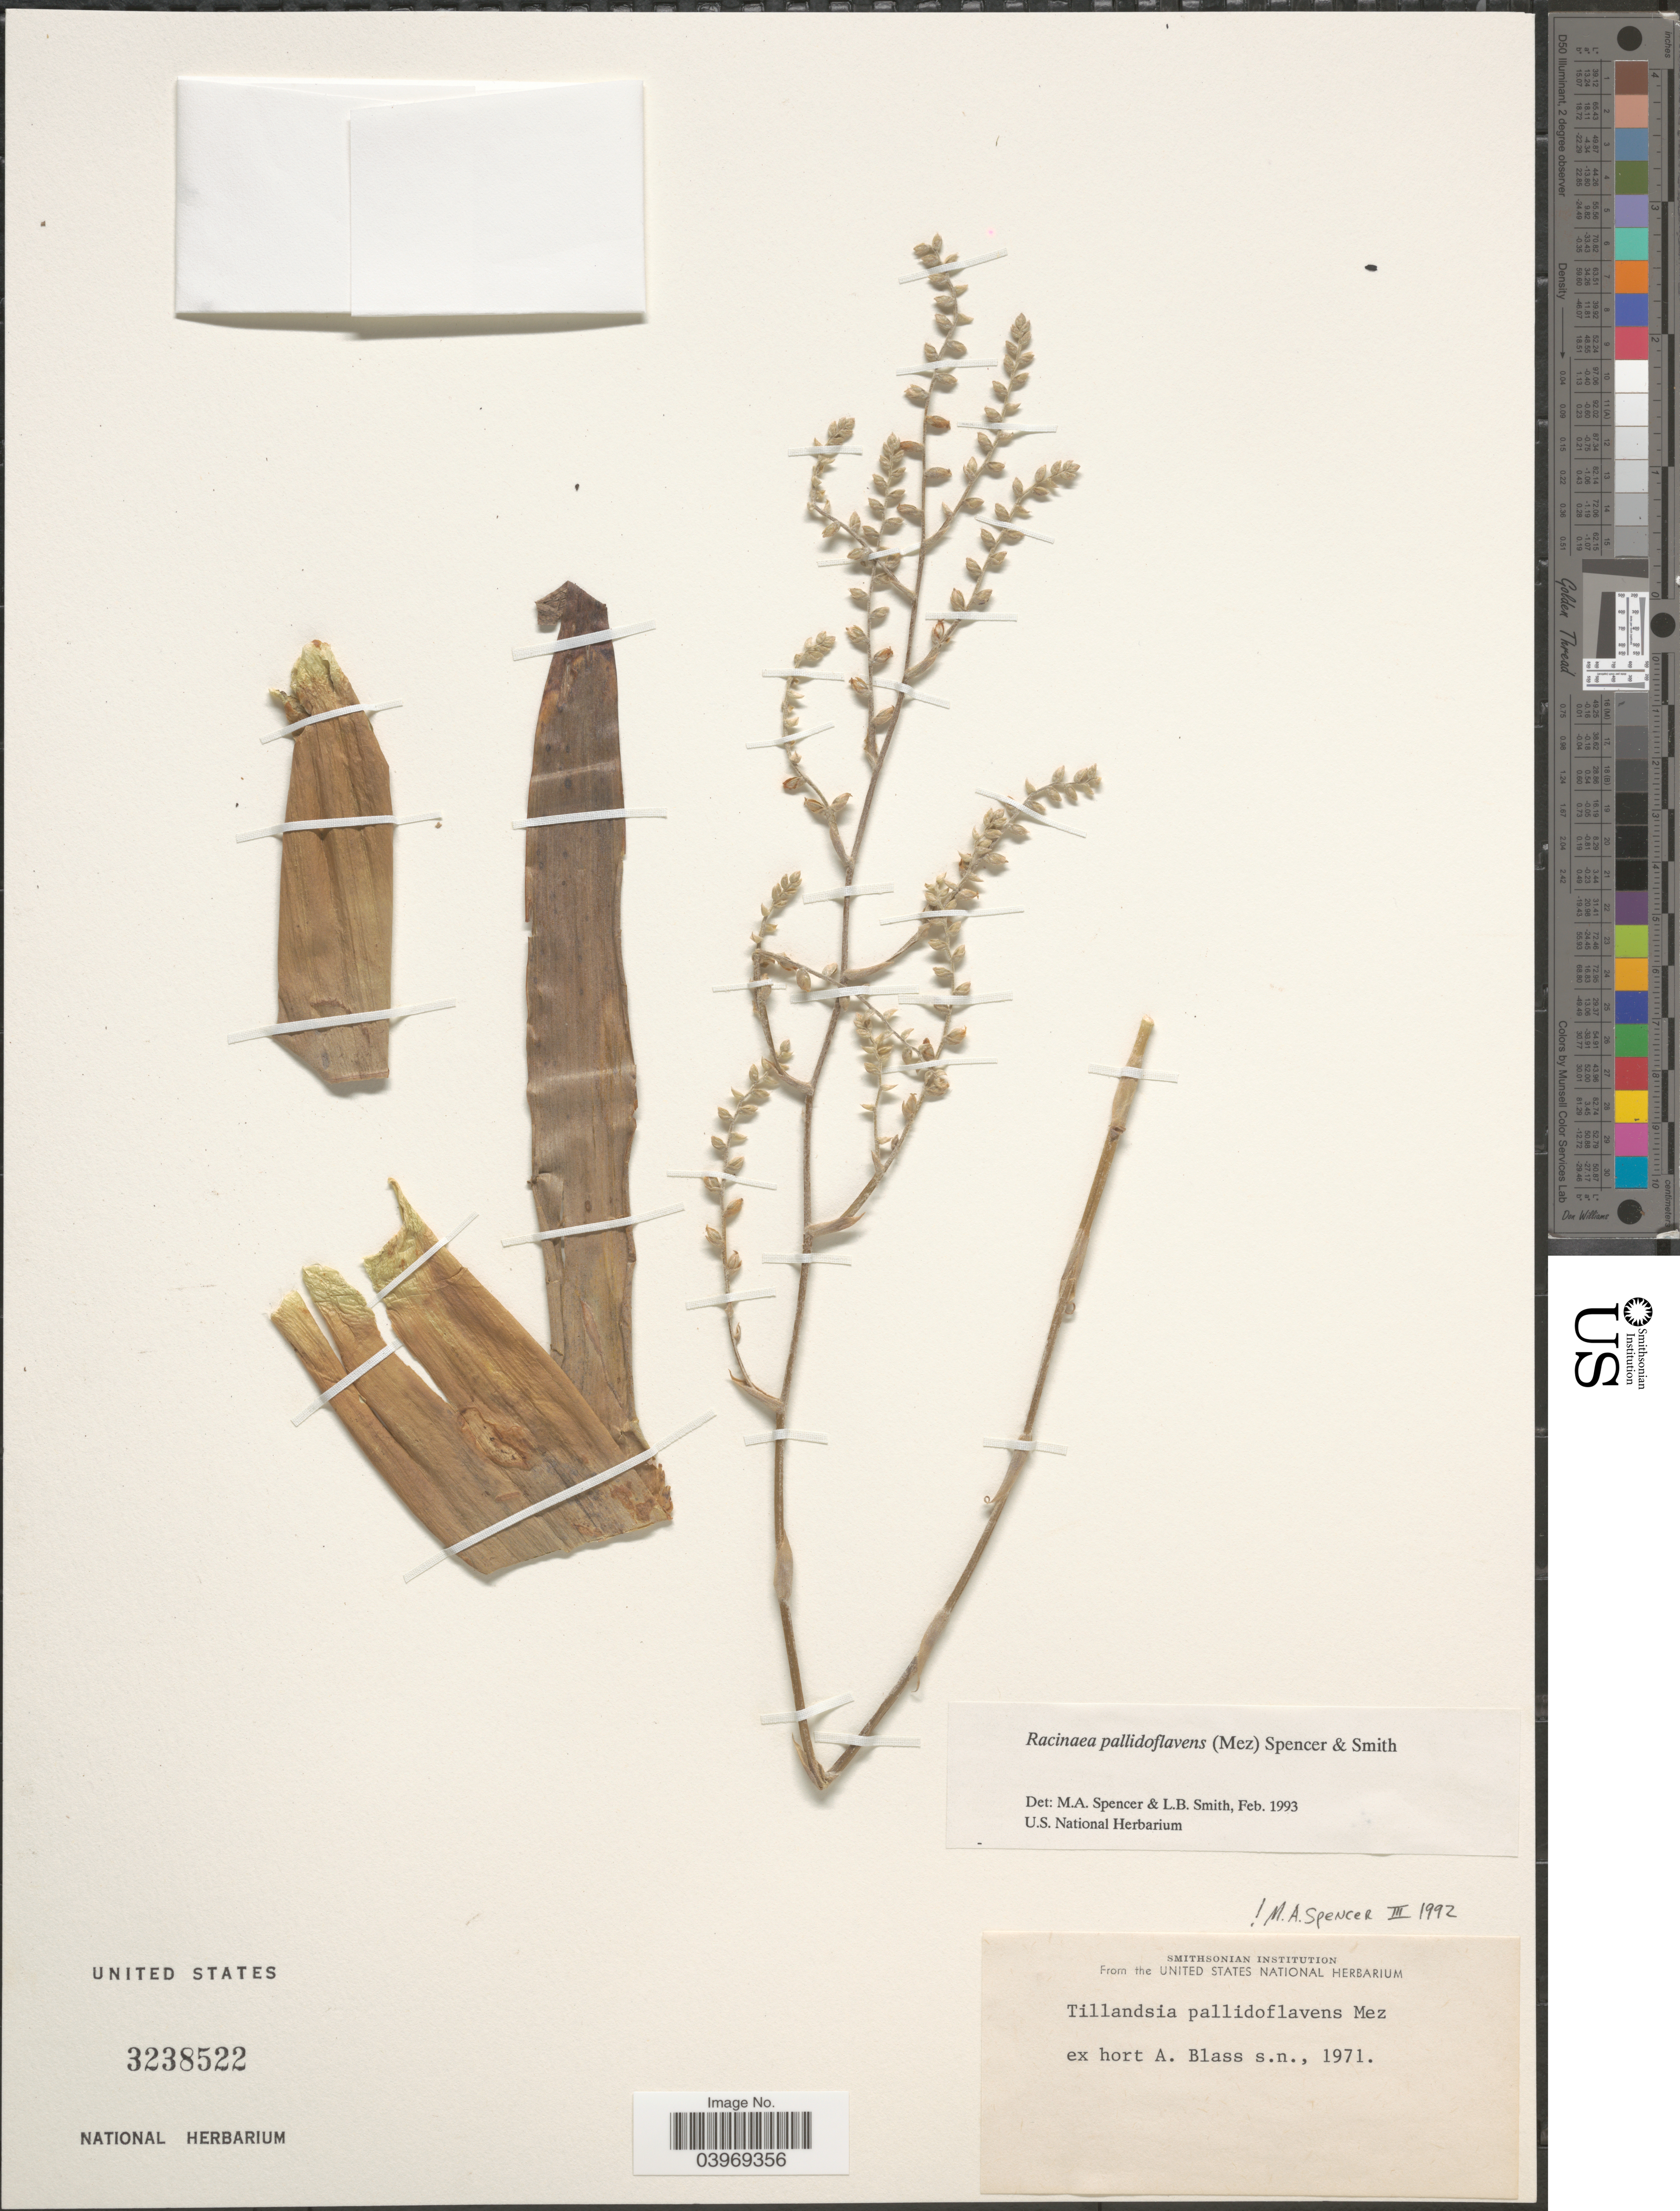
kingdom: Plantae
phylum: Tracheophyta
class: Liliopsida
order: Poales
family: Bromeliaceae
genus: Racinaea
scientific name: Racinaea pallidoflavens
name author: (Mez) M.A. Spencer & L.B. Sm.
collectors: A. Blass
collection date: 1971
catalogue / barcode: US 3238522